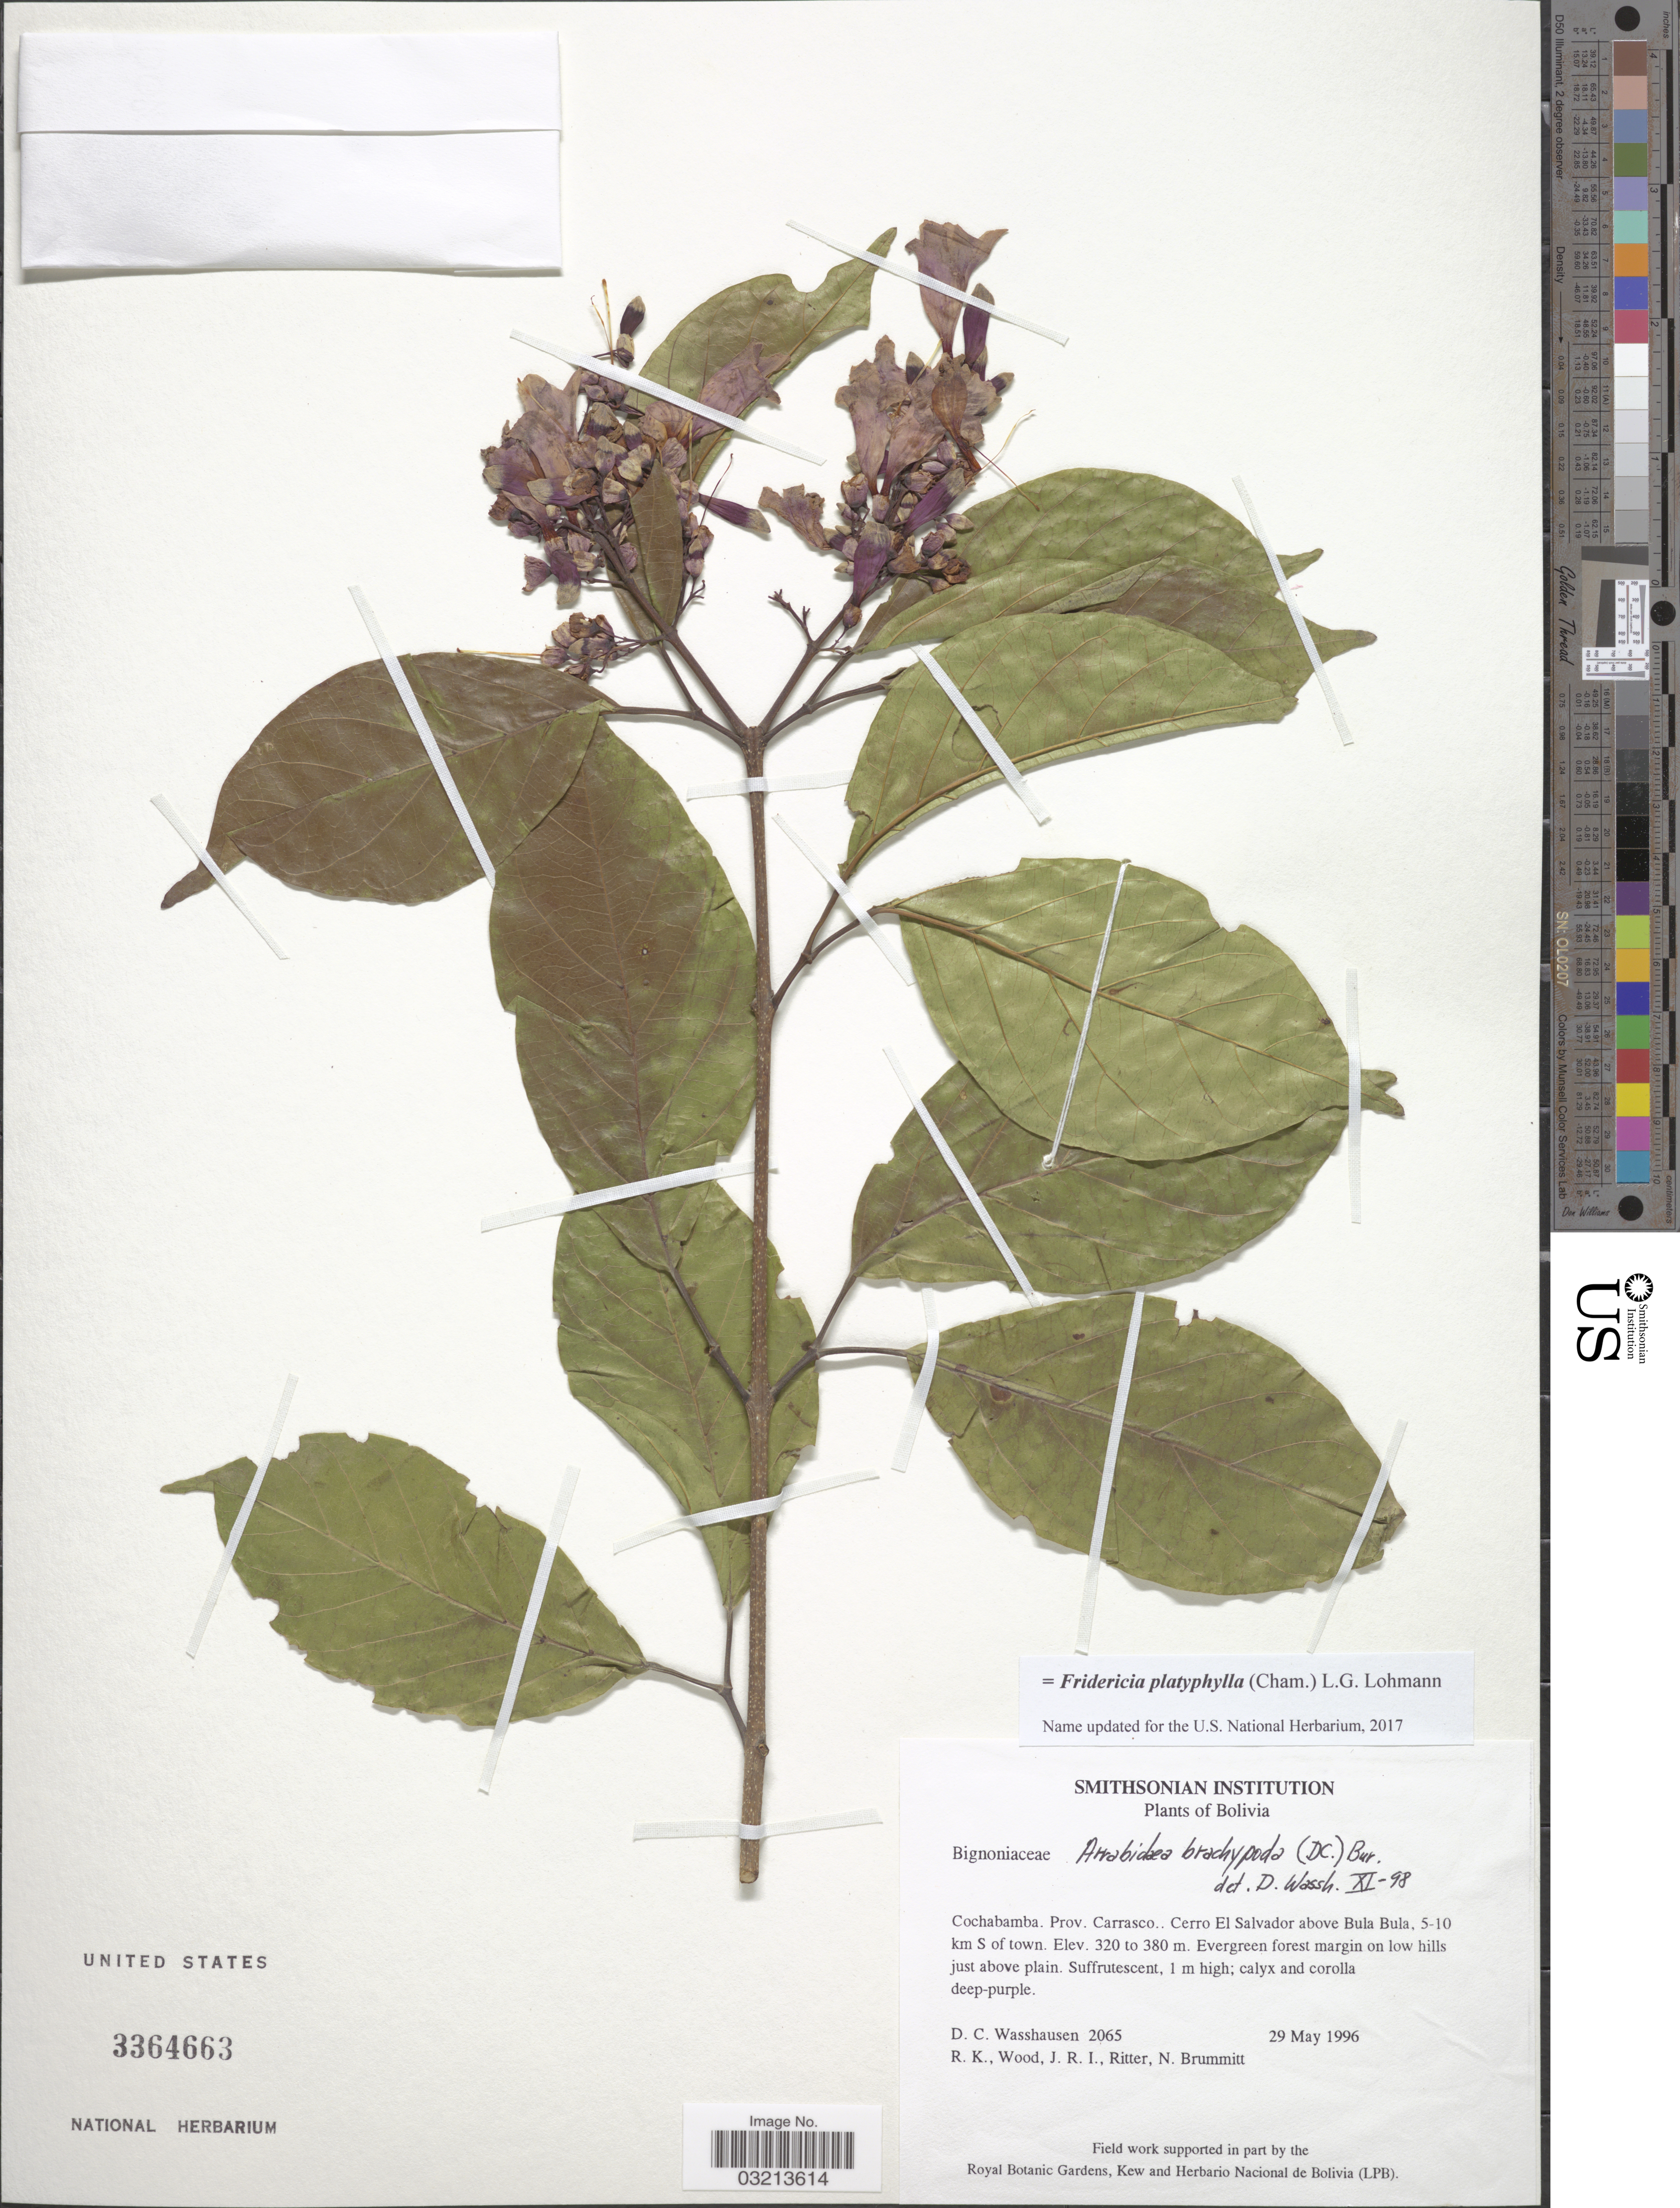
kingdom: Plantae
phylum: Tracheophyta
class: Magnoliopsida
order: Lamiales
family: Bignoniaceae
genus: Fridericia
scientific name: Fridericia platyphylla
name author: (Cham.) L.G. Lohmann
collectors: D. C. Wasshausen, R. Wood, J. Ritter & N. Brummitt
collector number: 2065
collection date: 1996-05-29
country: Bolivia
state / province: Cochabamba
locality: Prov. Carrasco. Cerro El Salvador above Bula Bula, 5-10 km S of town.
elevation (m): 320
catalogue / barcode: US 3364663